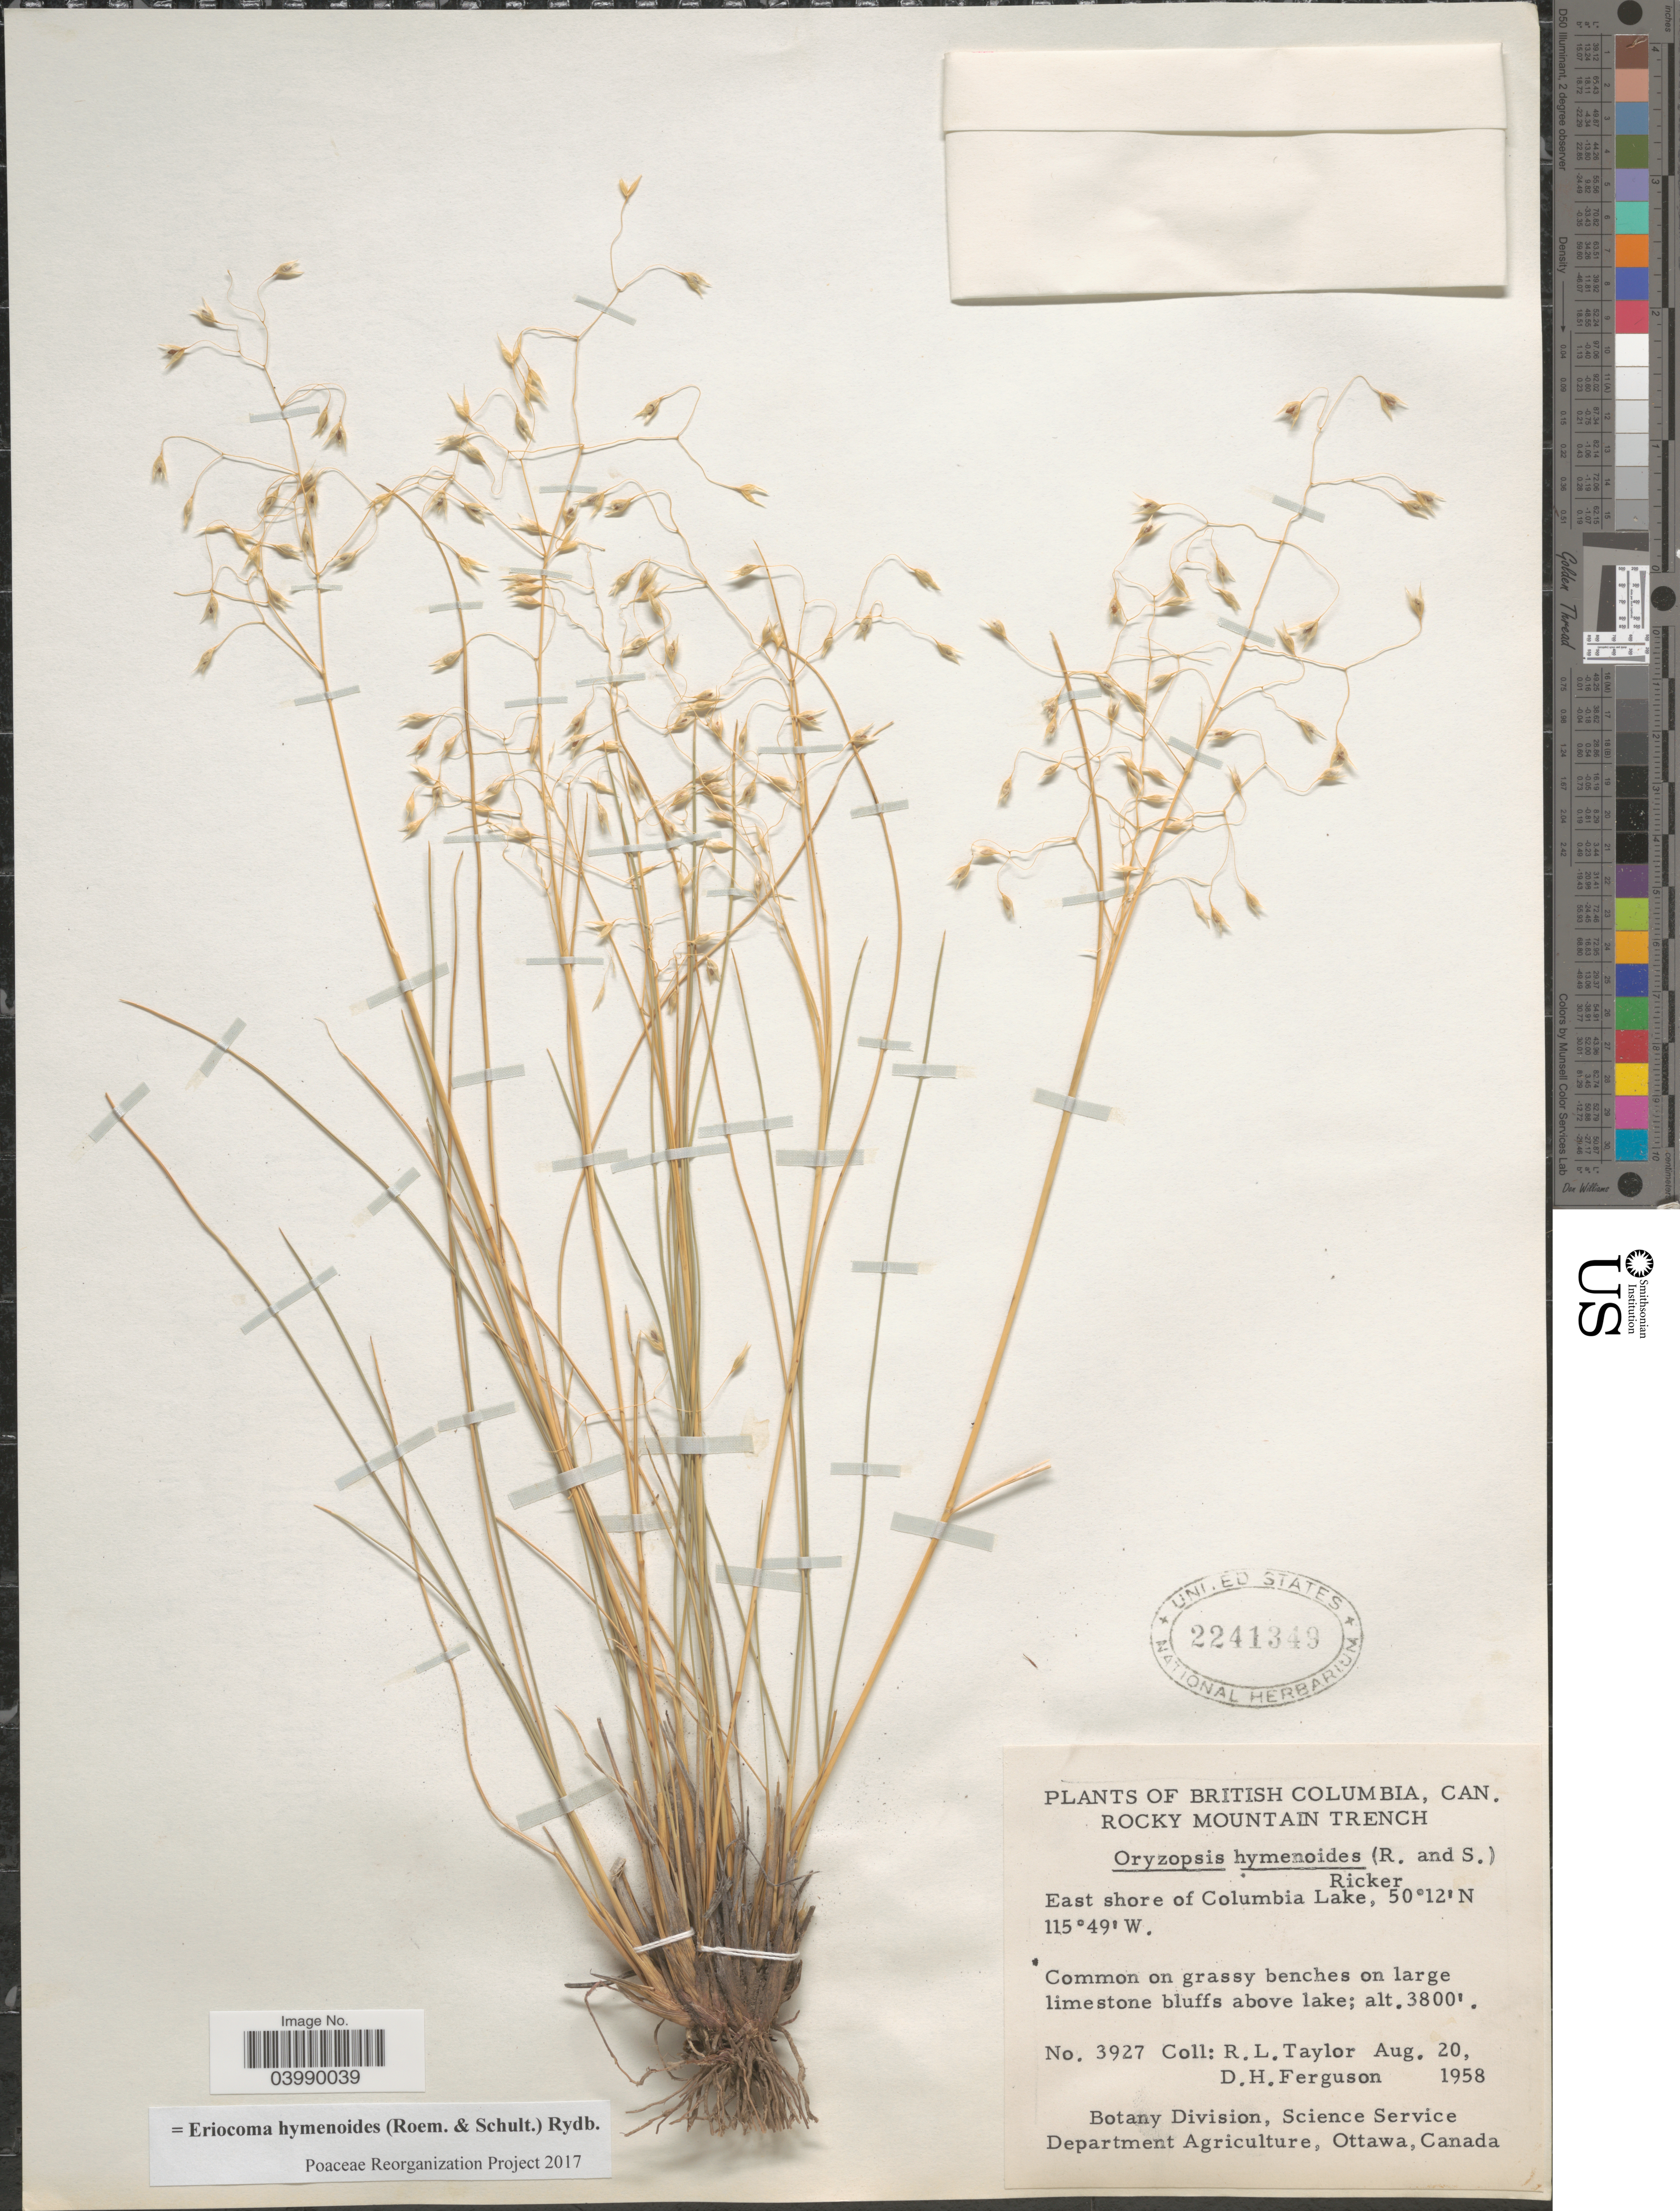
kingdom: Plantae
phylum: Tracheophyta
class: Liliopsida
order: Poales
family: Poaceae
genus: Eriocoma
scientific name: Eriocoma hymenoides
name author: (Roem. & Schult.) Rydb.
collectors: R. Taylor & D. Ferguson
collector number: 3927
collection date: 1958-08-20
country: Canada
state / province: British Columbia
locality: Rocky Mountain Trench. East shore of Columbia Lake.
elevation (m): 1158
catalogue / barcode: US 2241349